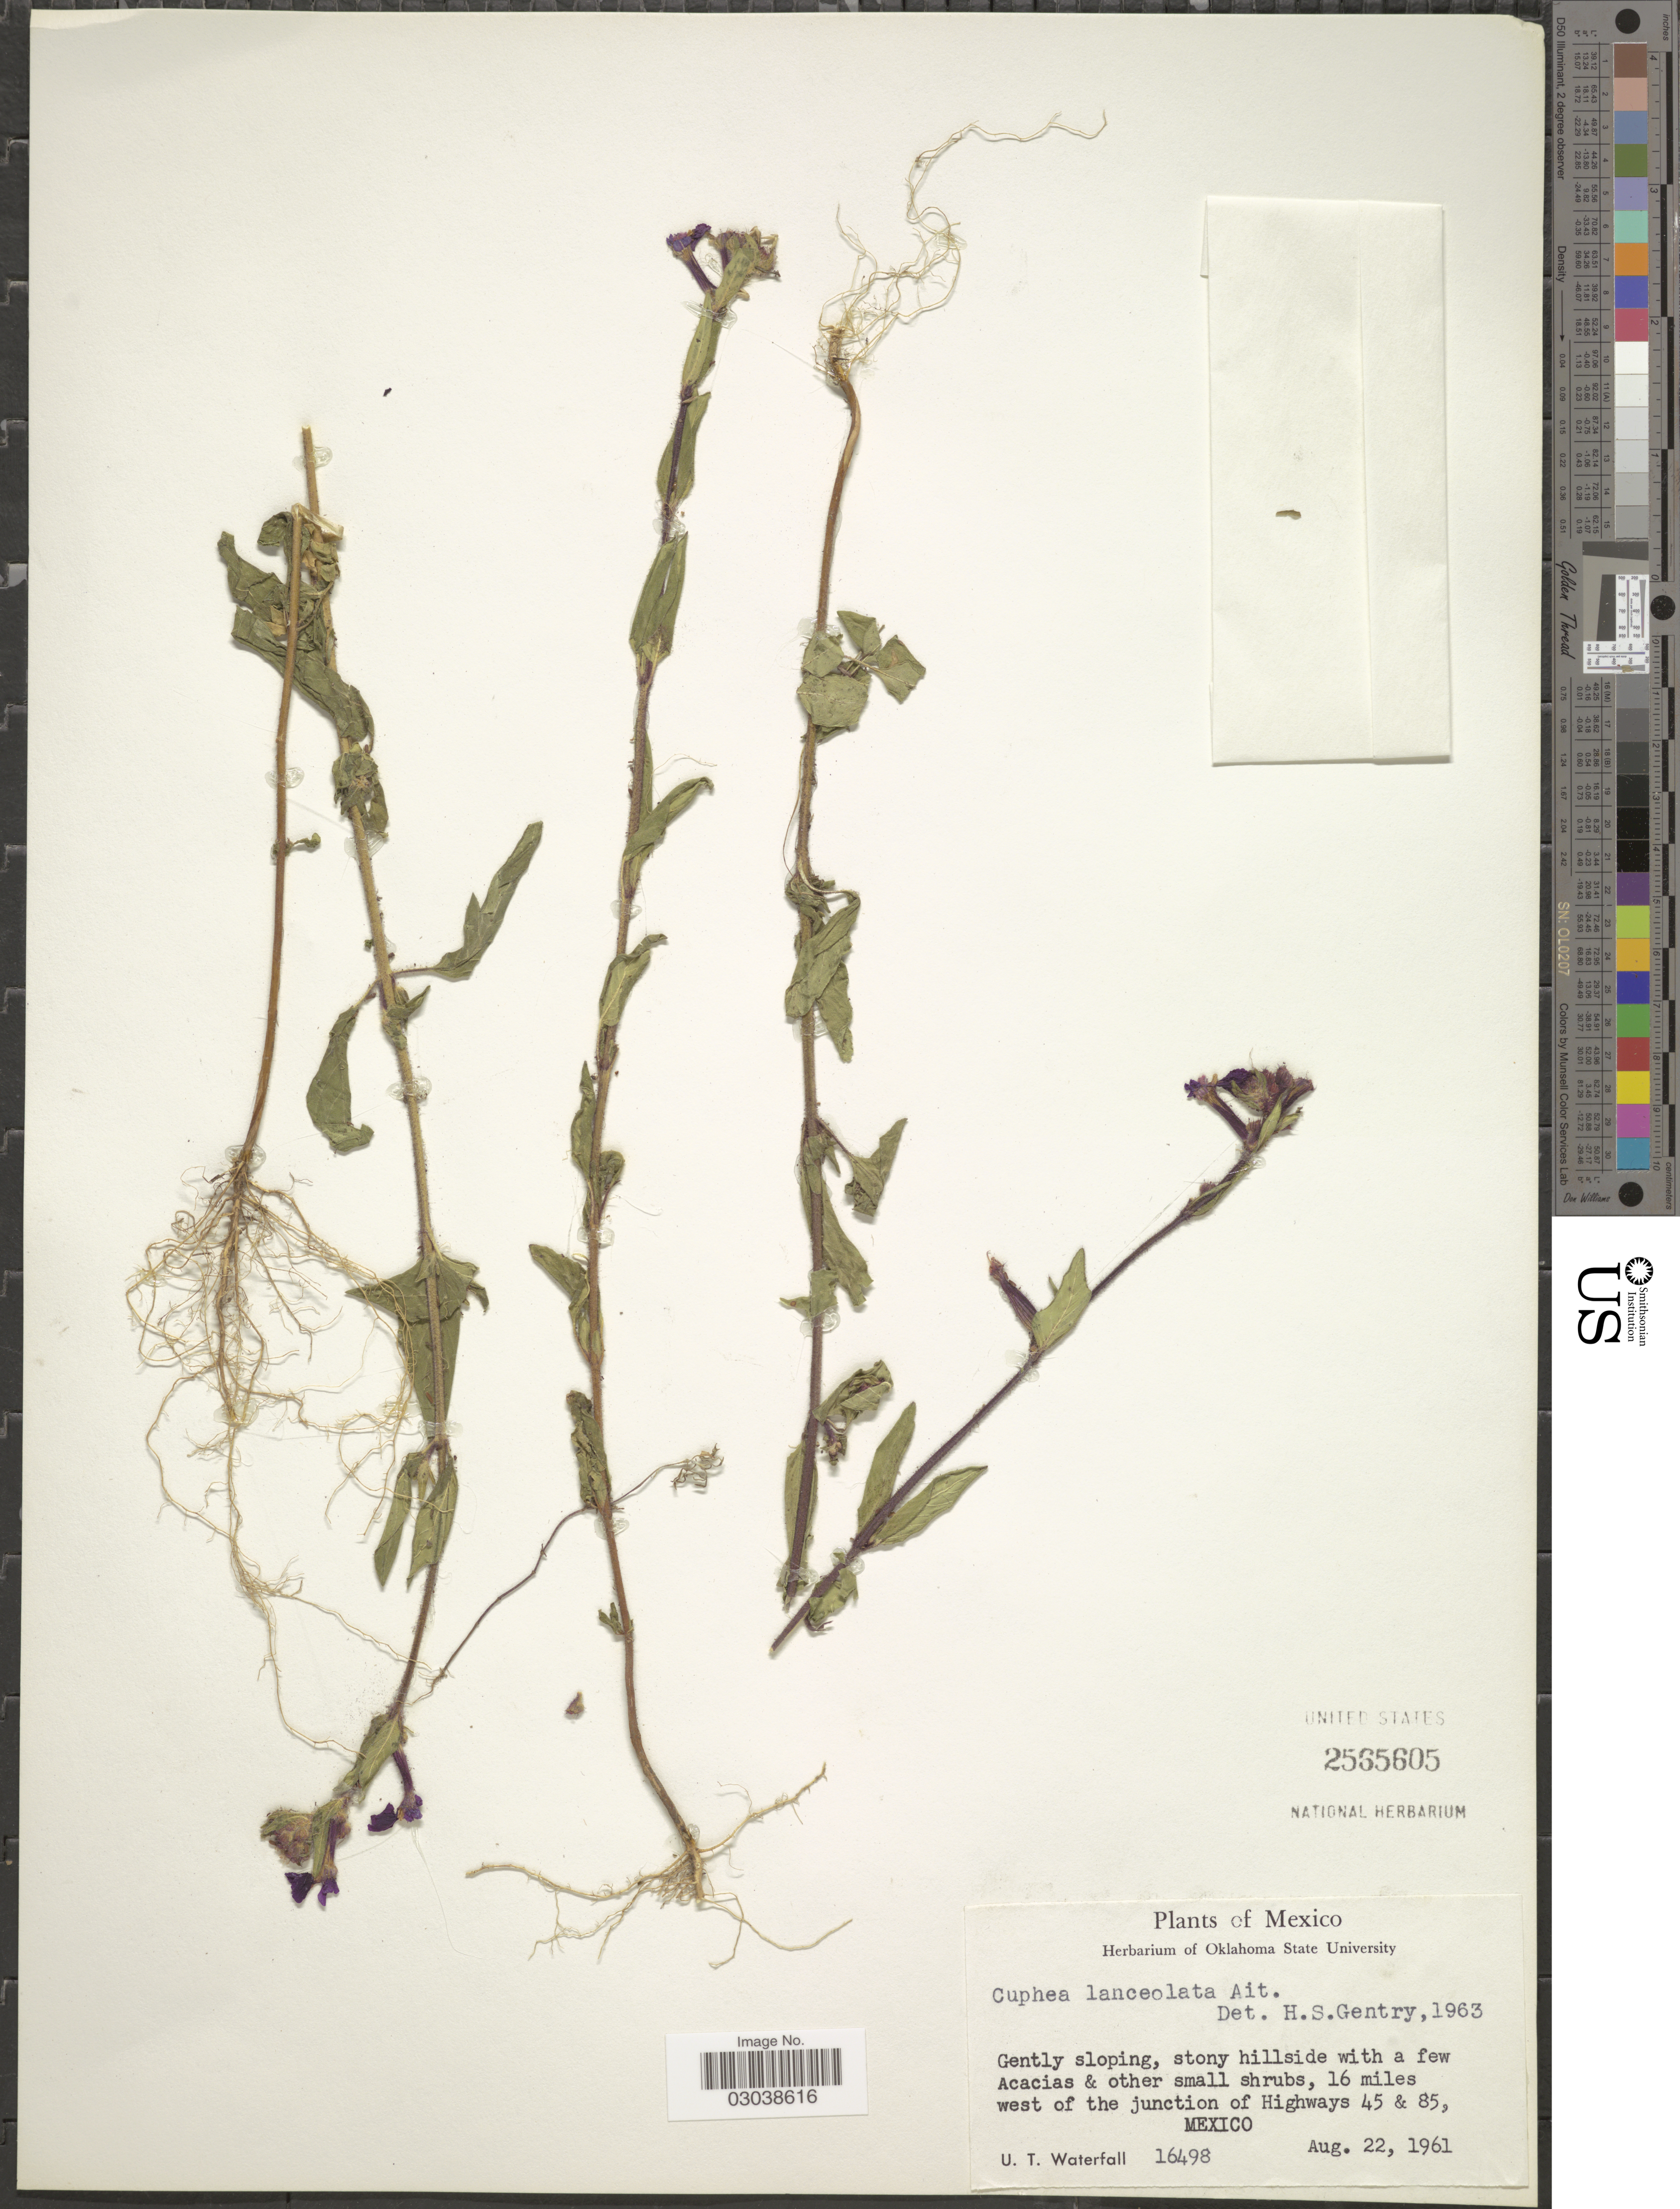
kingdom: Plantae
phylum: Tracheophyta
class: Magnoliopsida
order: Myrtales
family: Lythraceae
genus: Cuphea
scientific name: Cuphea lanceolata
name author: W.T. Aiton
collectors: U. T. Waterfall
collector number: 16498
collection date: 1961-08-22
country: Mexico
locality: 16 miles west of the junction of Highways 45 & 85.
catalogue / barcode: US 2565605